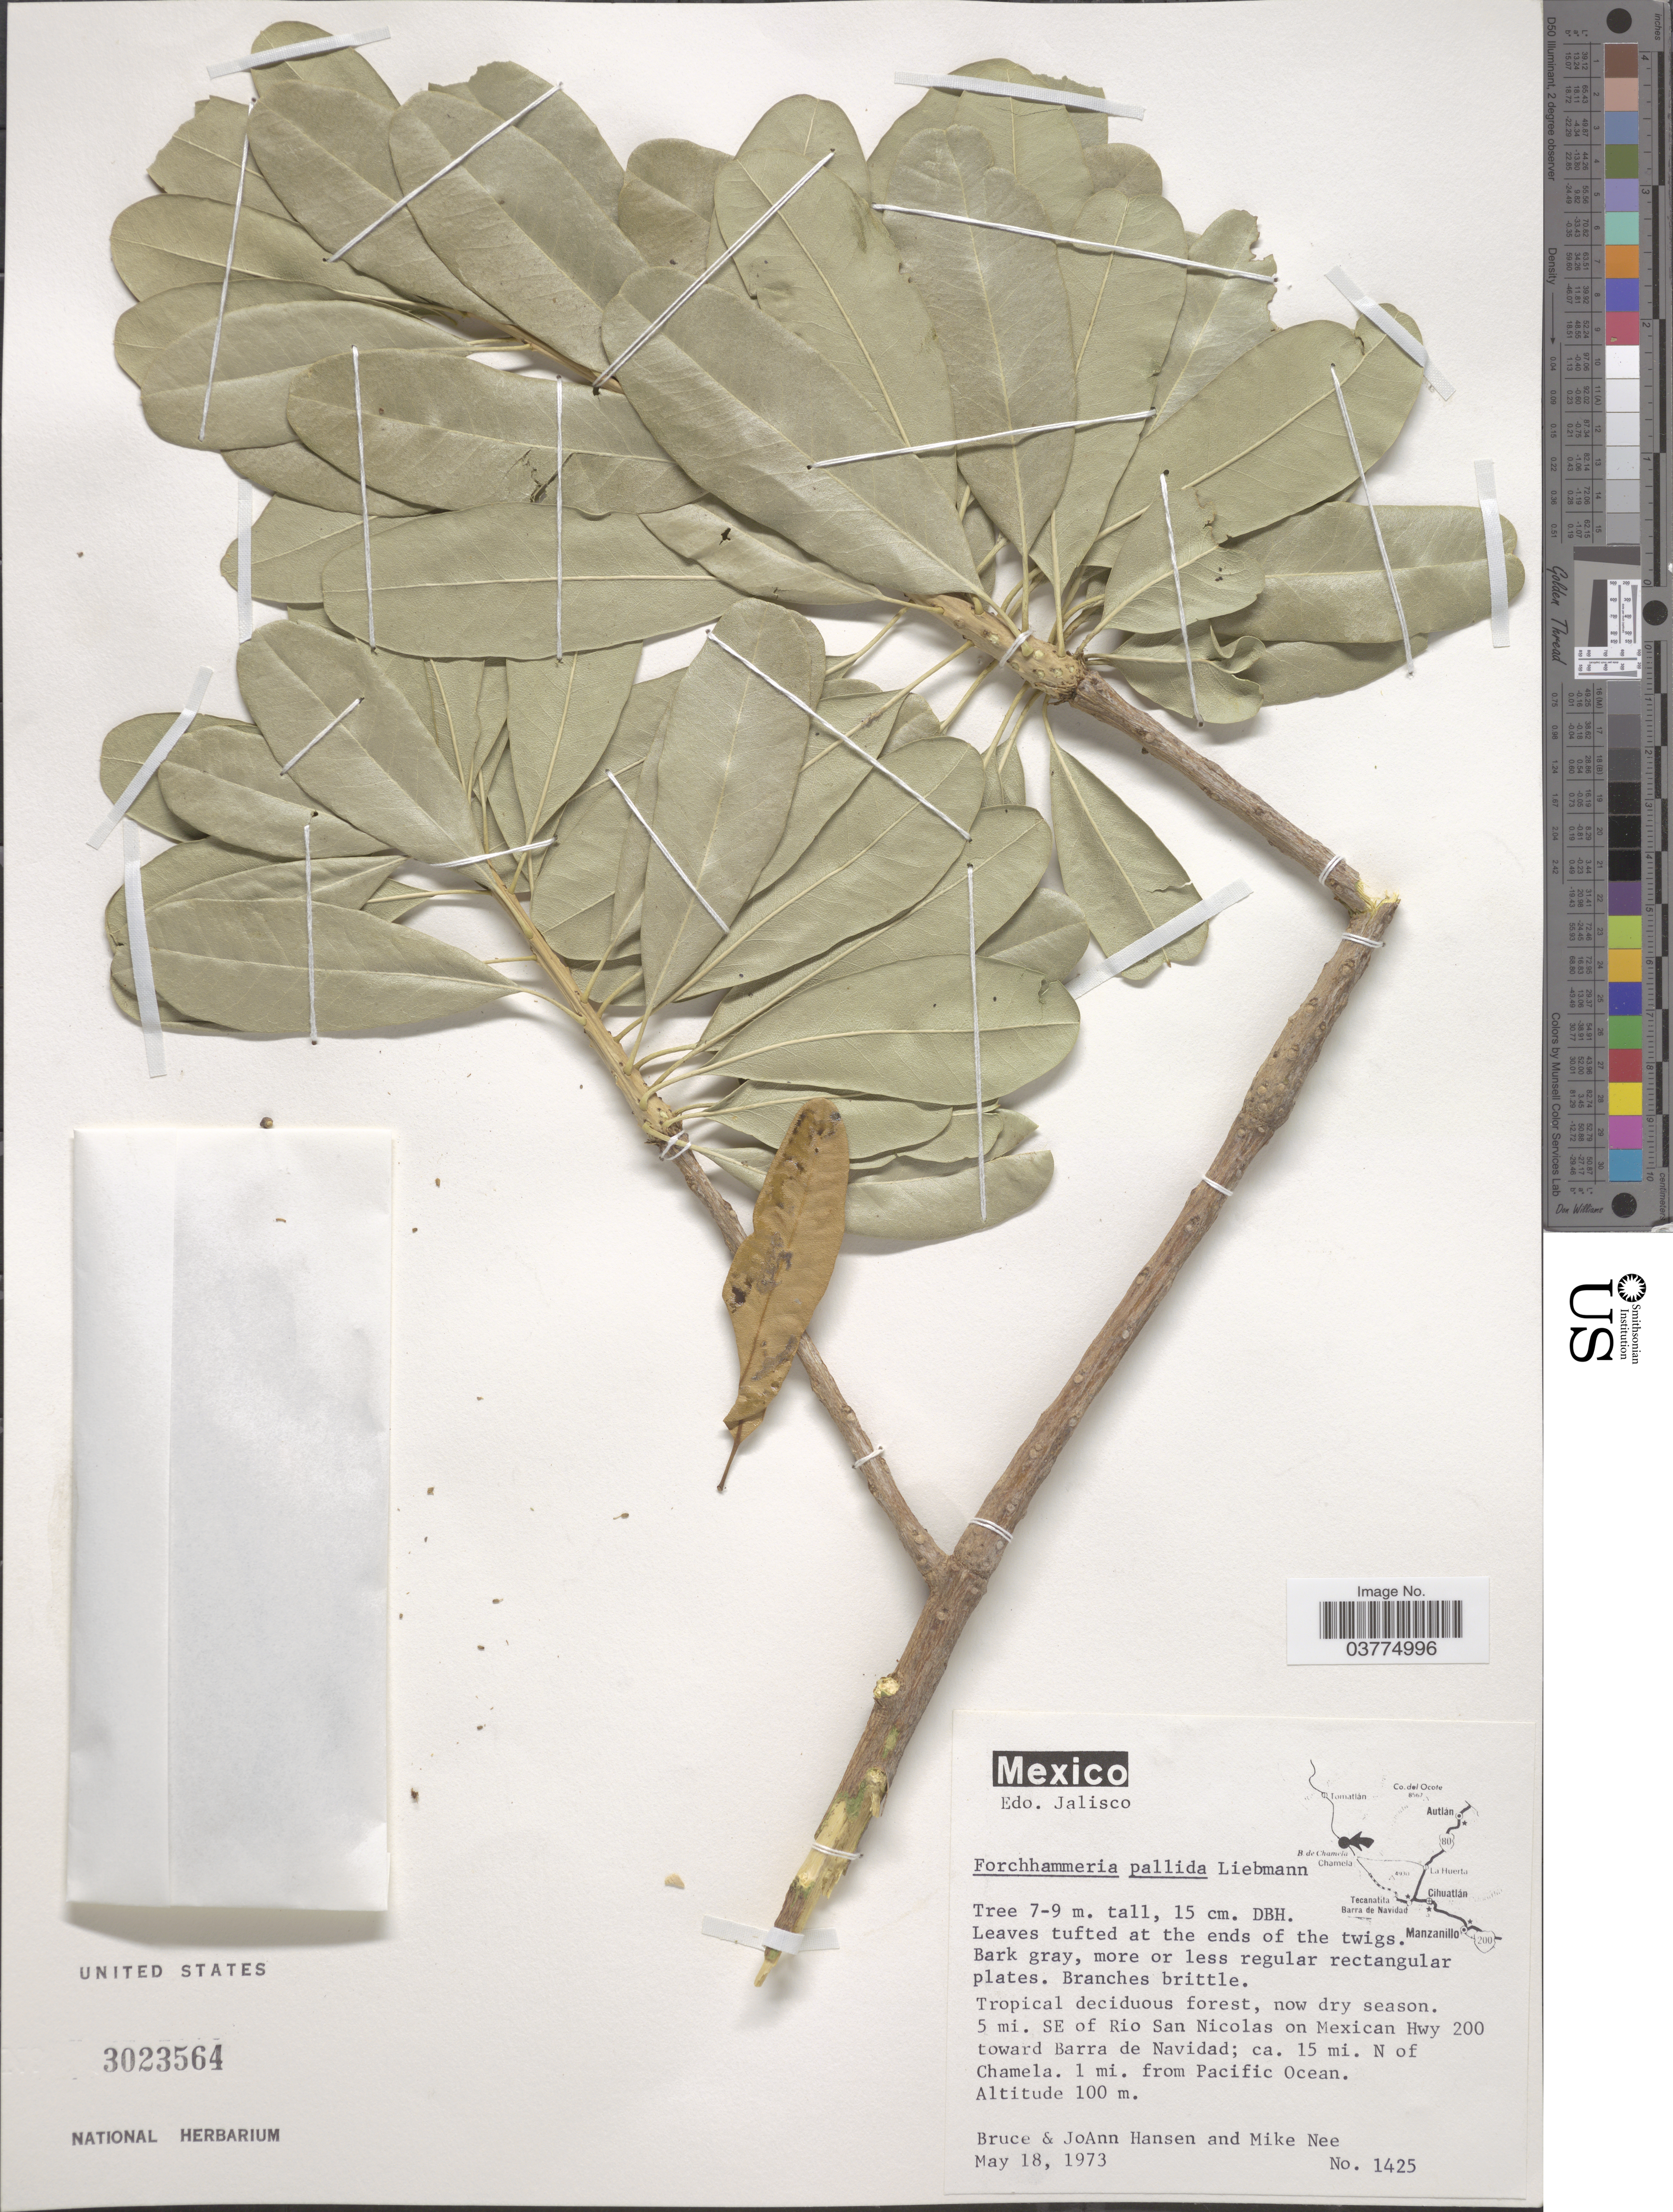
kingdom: Plantae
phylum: Tracheophyta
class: Magnoliopsida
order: Brassicales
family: Stixaceae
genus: Forchhammeria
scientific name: Forchhammeria pallida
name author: Liebm.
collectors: B. Hansen, J. Hansen & M. Nee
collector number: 1425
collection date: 1973-05-18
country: Mexico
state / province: Jalisco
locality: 5 mi. SE of Rio San Nicolas on Mexican Hwy 200 toward Barra de Navidad; ca. 15 mi. N of Chamela. 1 mi. from Pacific Ocean.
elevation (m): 100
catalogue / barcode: US 3023564